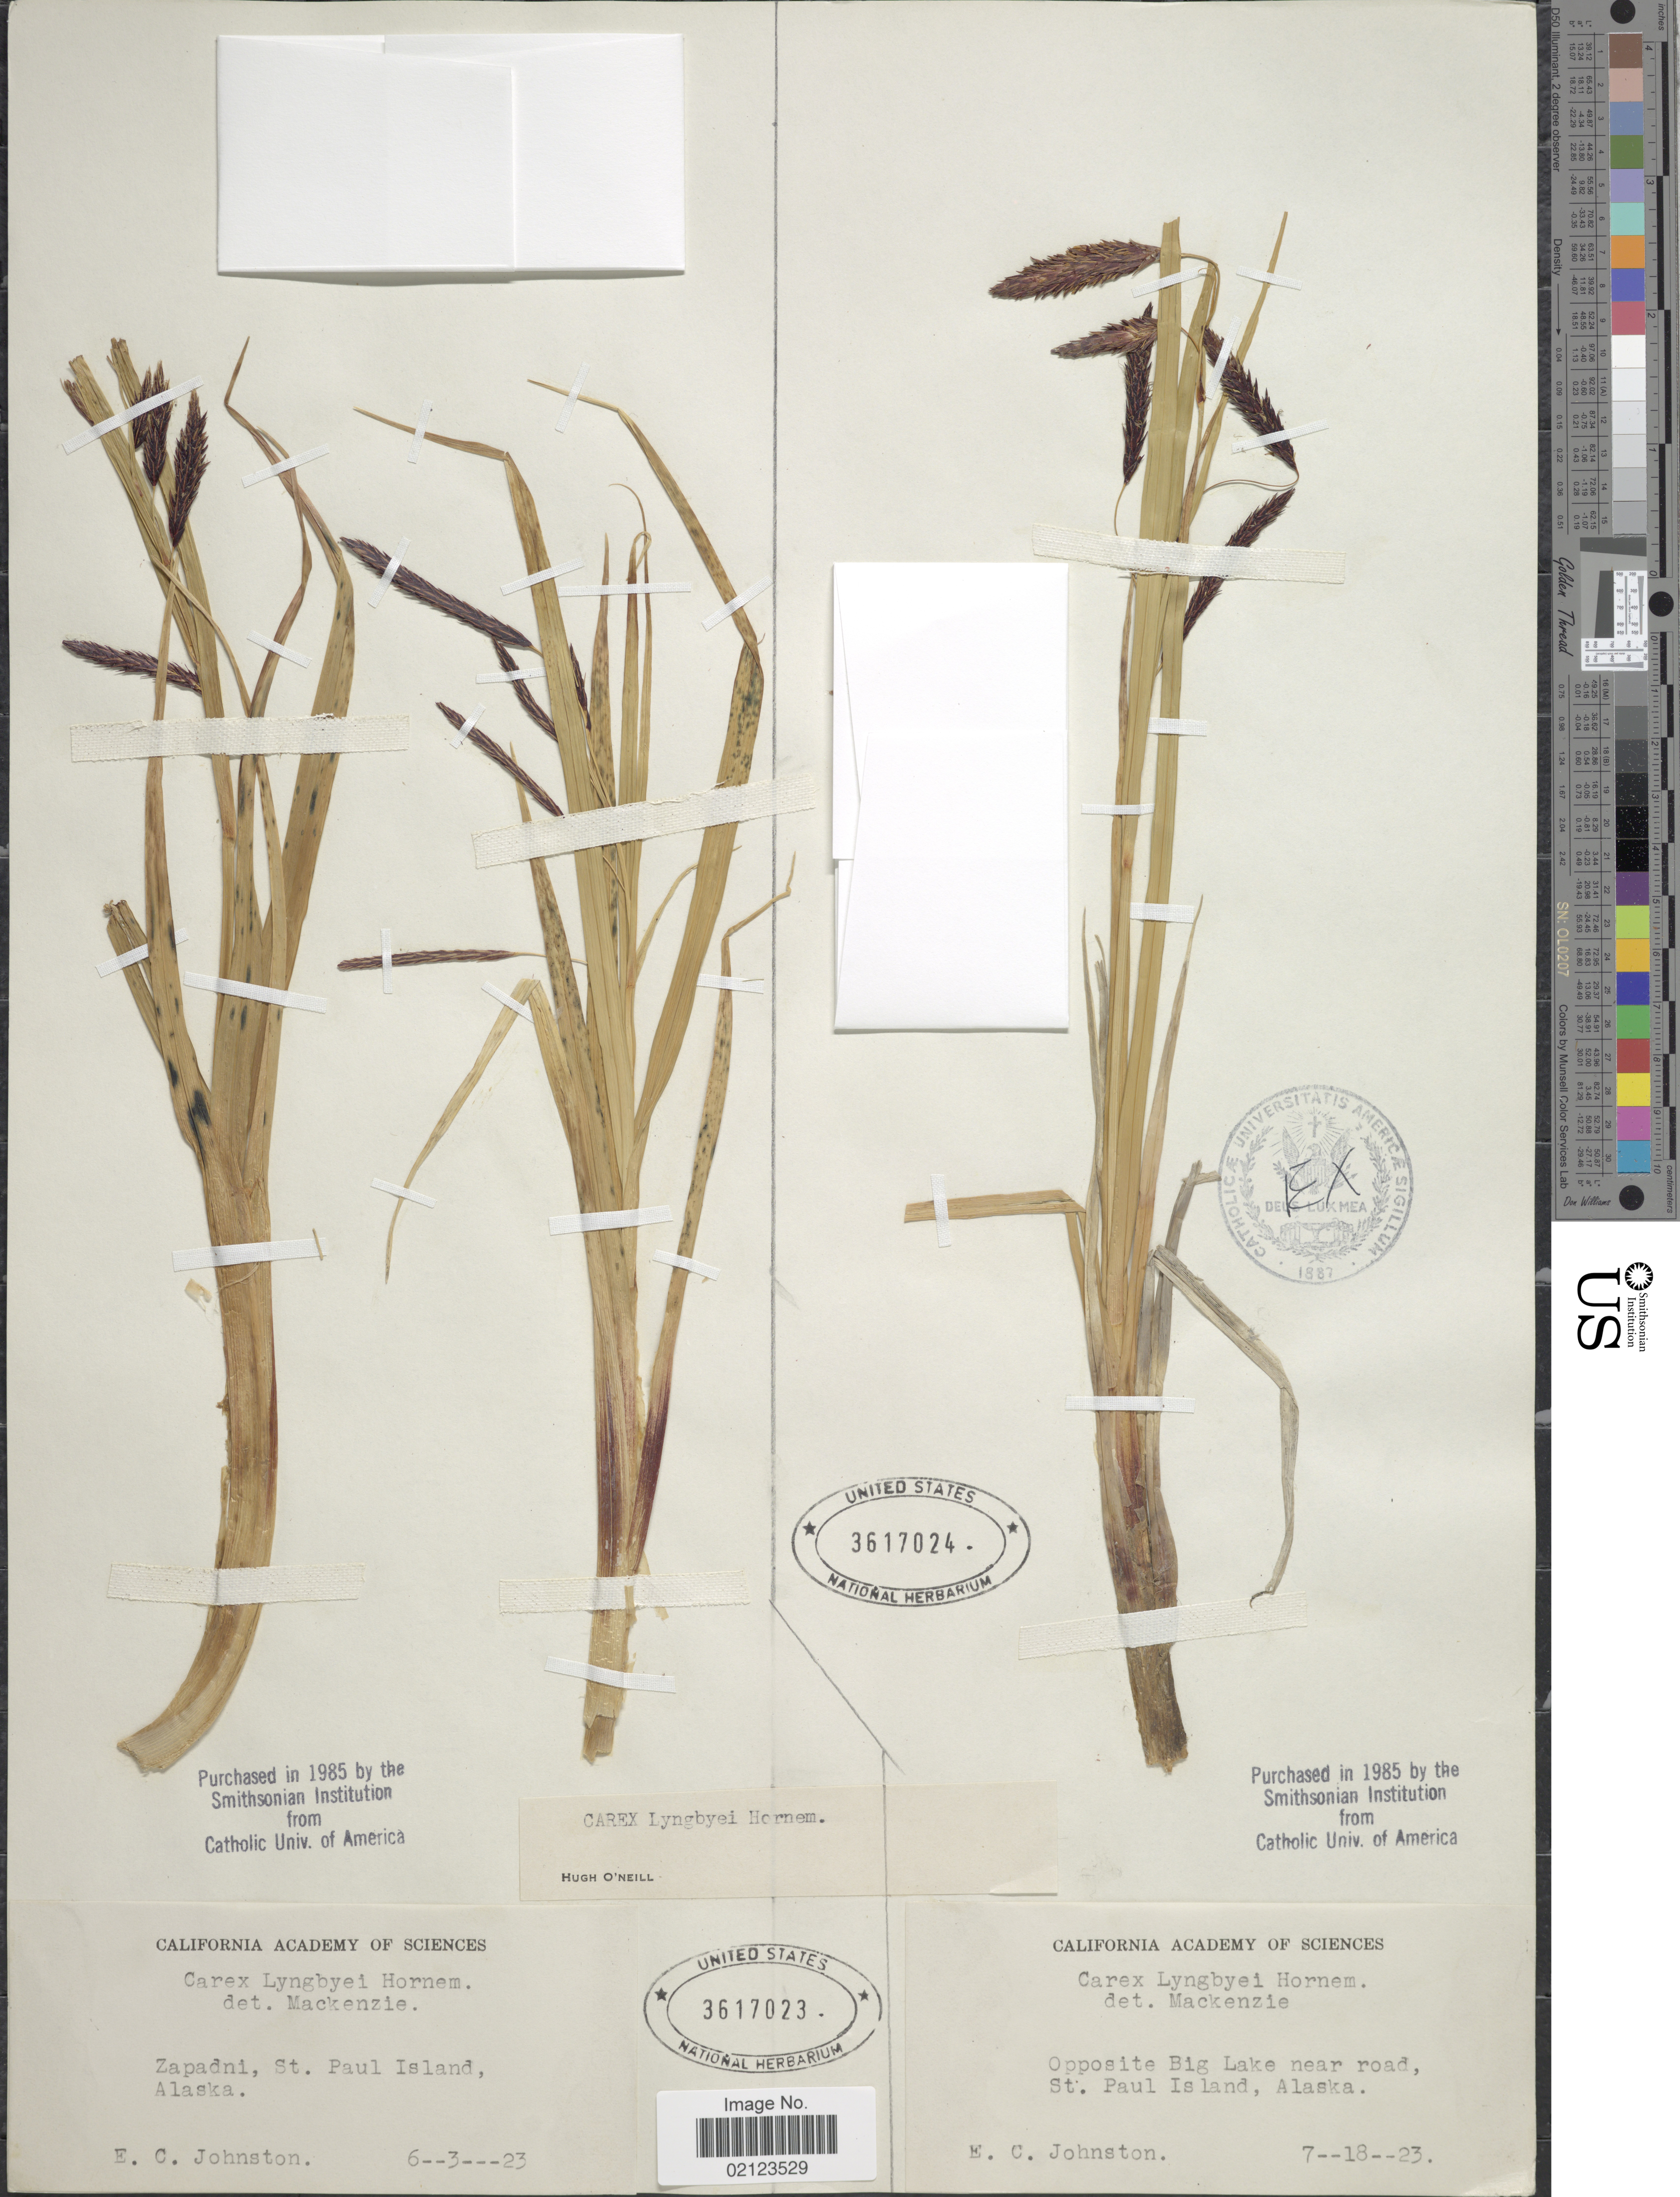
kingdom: Plantae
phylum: Tracheophyta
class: Liliopsida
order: Poales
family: Cyperaceae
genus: Carex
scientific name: Carex lyngbyei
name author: Hornem.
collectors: E. C. Johnston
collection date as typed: Transcribed d/m/y: 18/7/23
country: United States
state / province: Alaska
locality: Opposite Big Lake near road, St. Paul Island, Alaska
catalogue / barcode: US 3617024-2